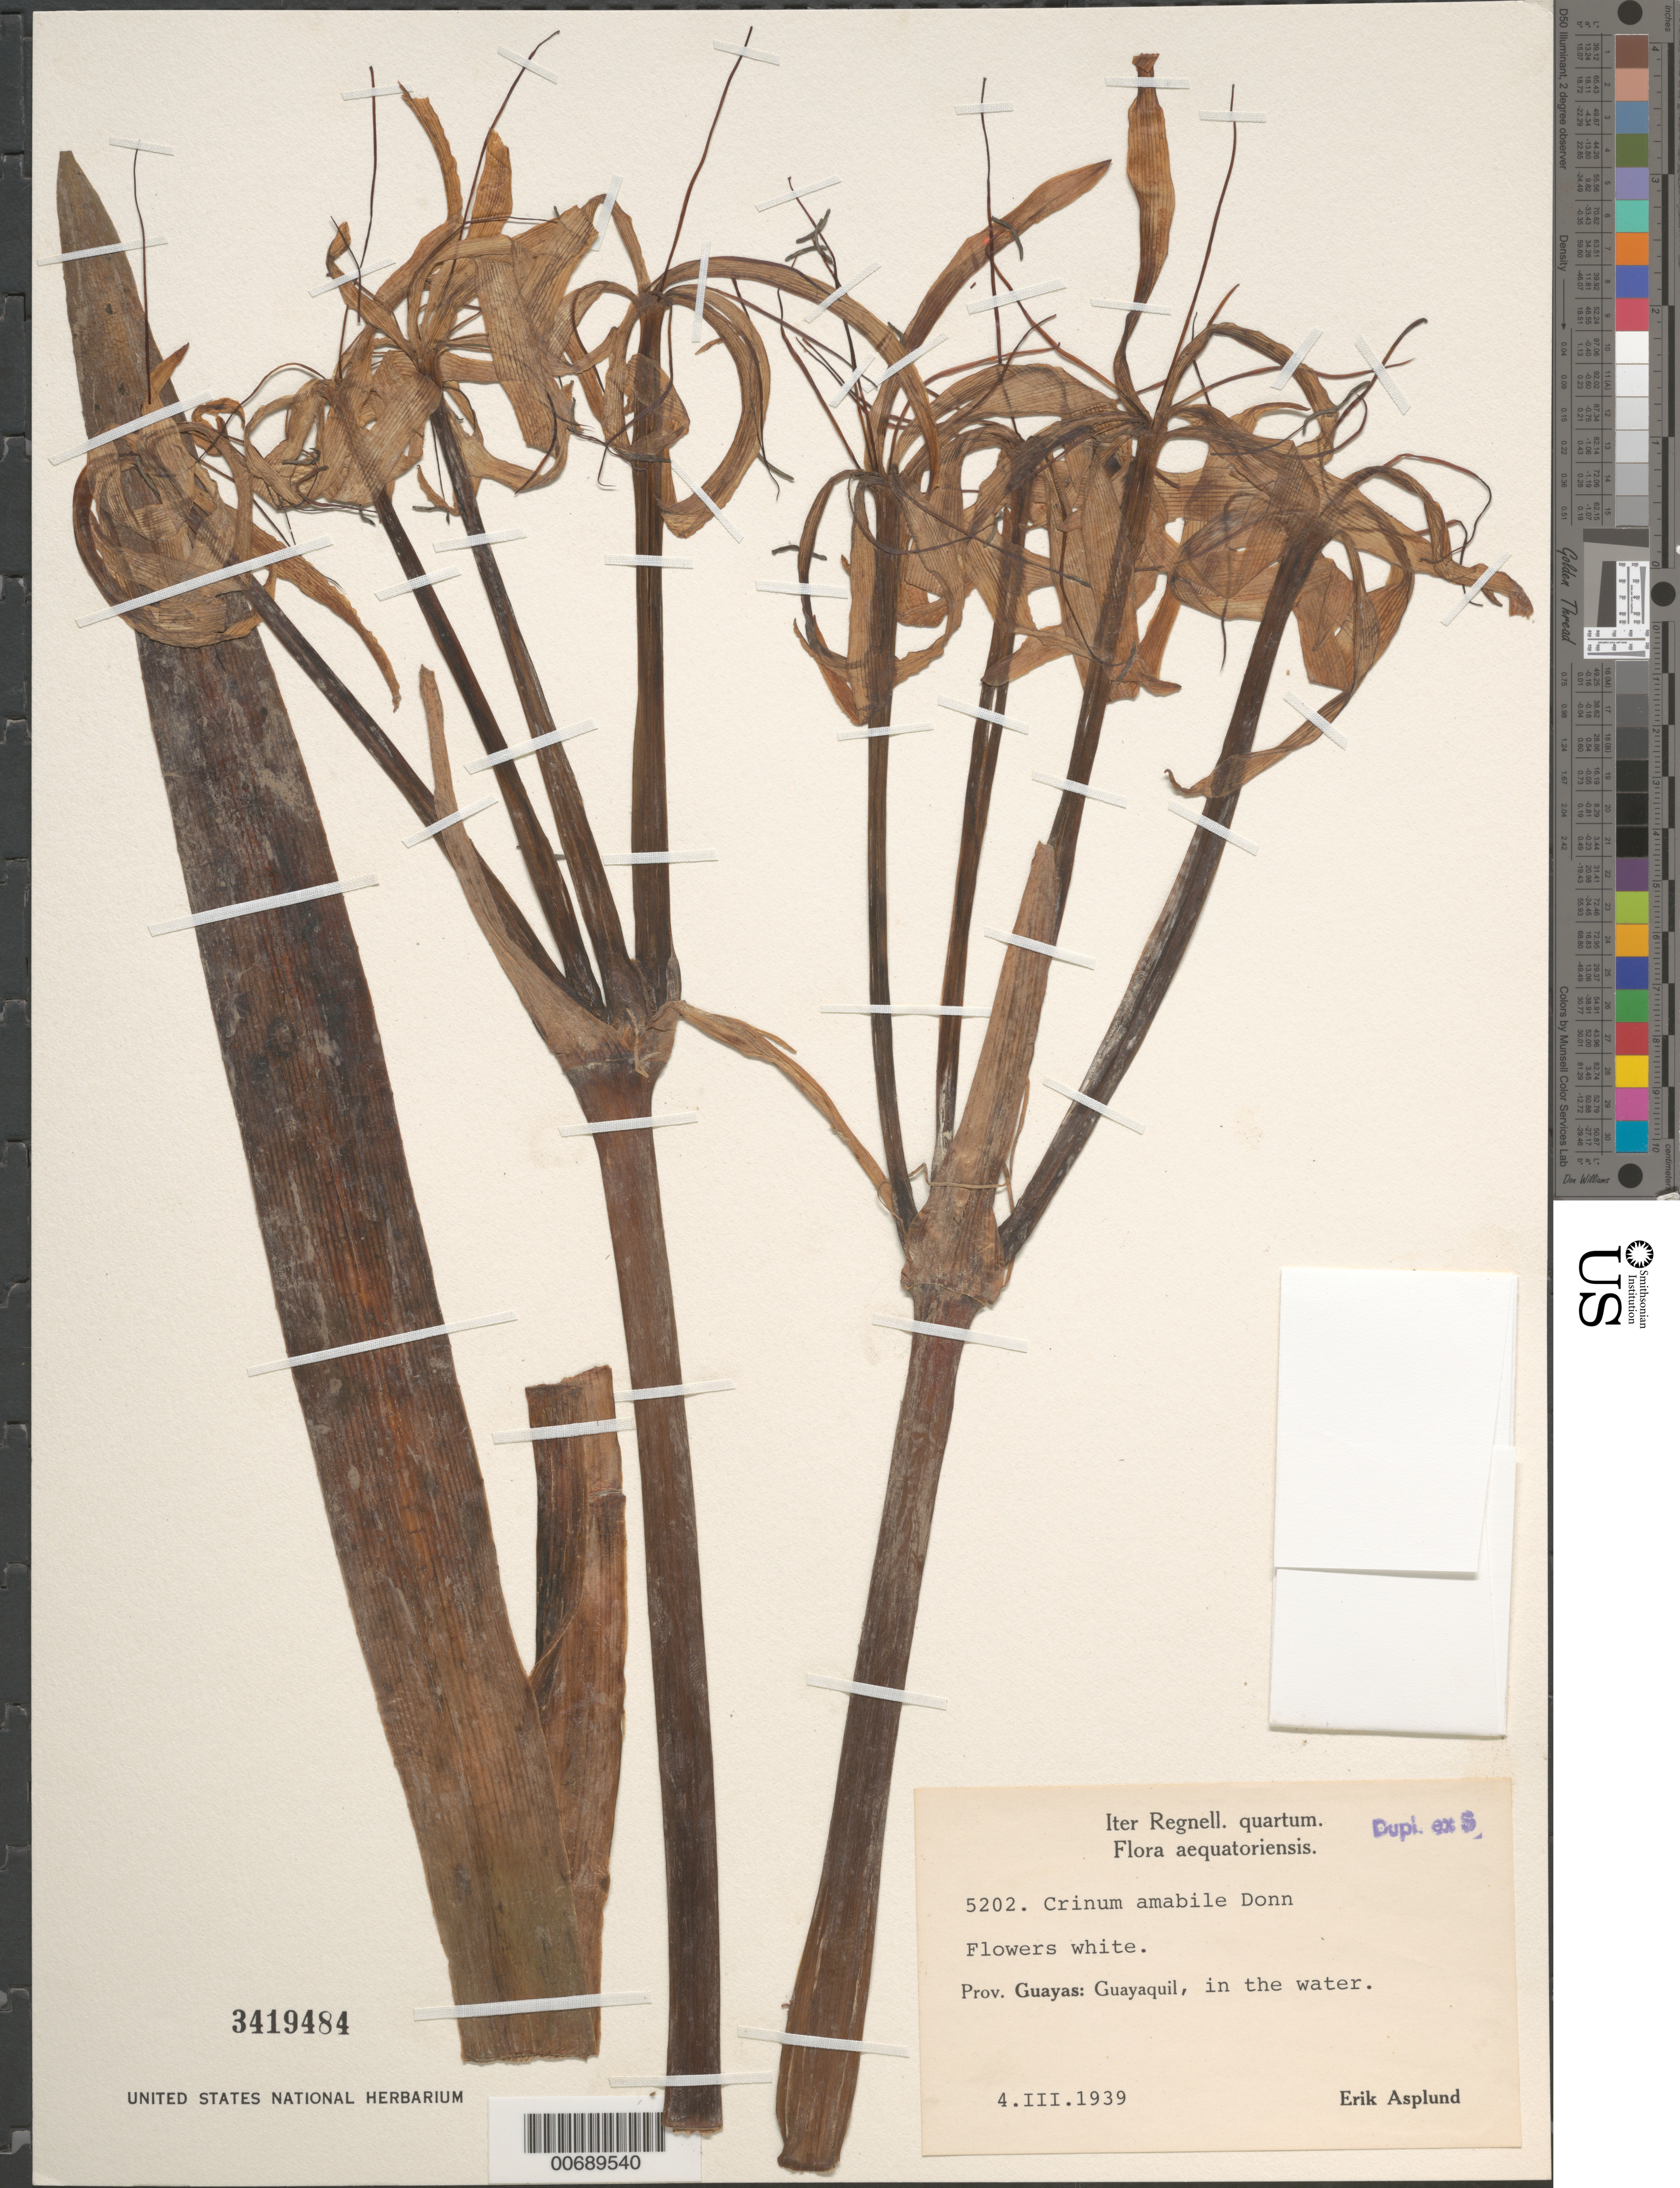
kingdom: Plantae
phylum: Tracheophyta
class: Liliopsida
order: Asparagales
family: Amaryllidaceae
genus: Crinum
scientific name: Crinum x amabile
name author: Donn ex Ker Gawl.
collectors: E. Asplund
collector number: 5202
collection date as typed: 04 Mar 1939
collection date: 1939-03-04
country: Ecuador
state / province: Guayas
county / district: Guayaquil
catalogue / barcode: US 3419484